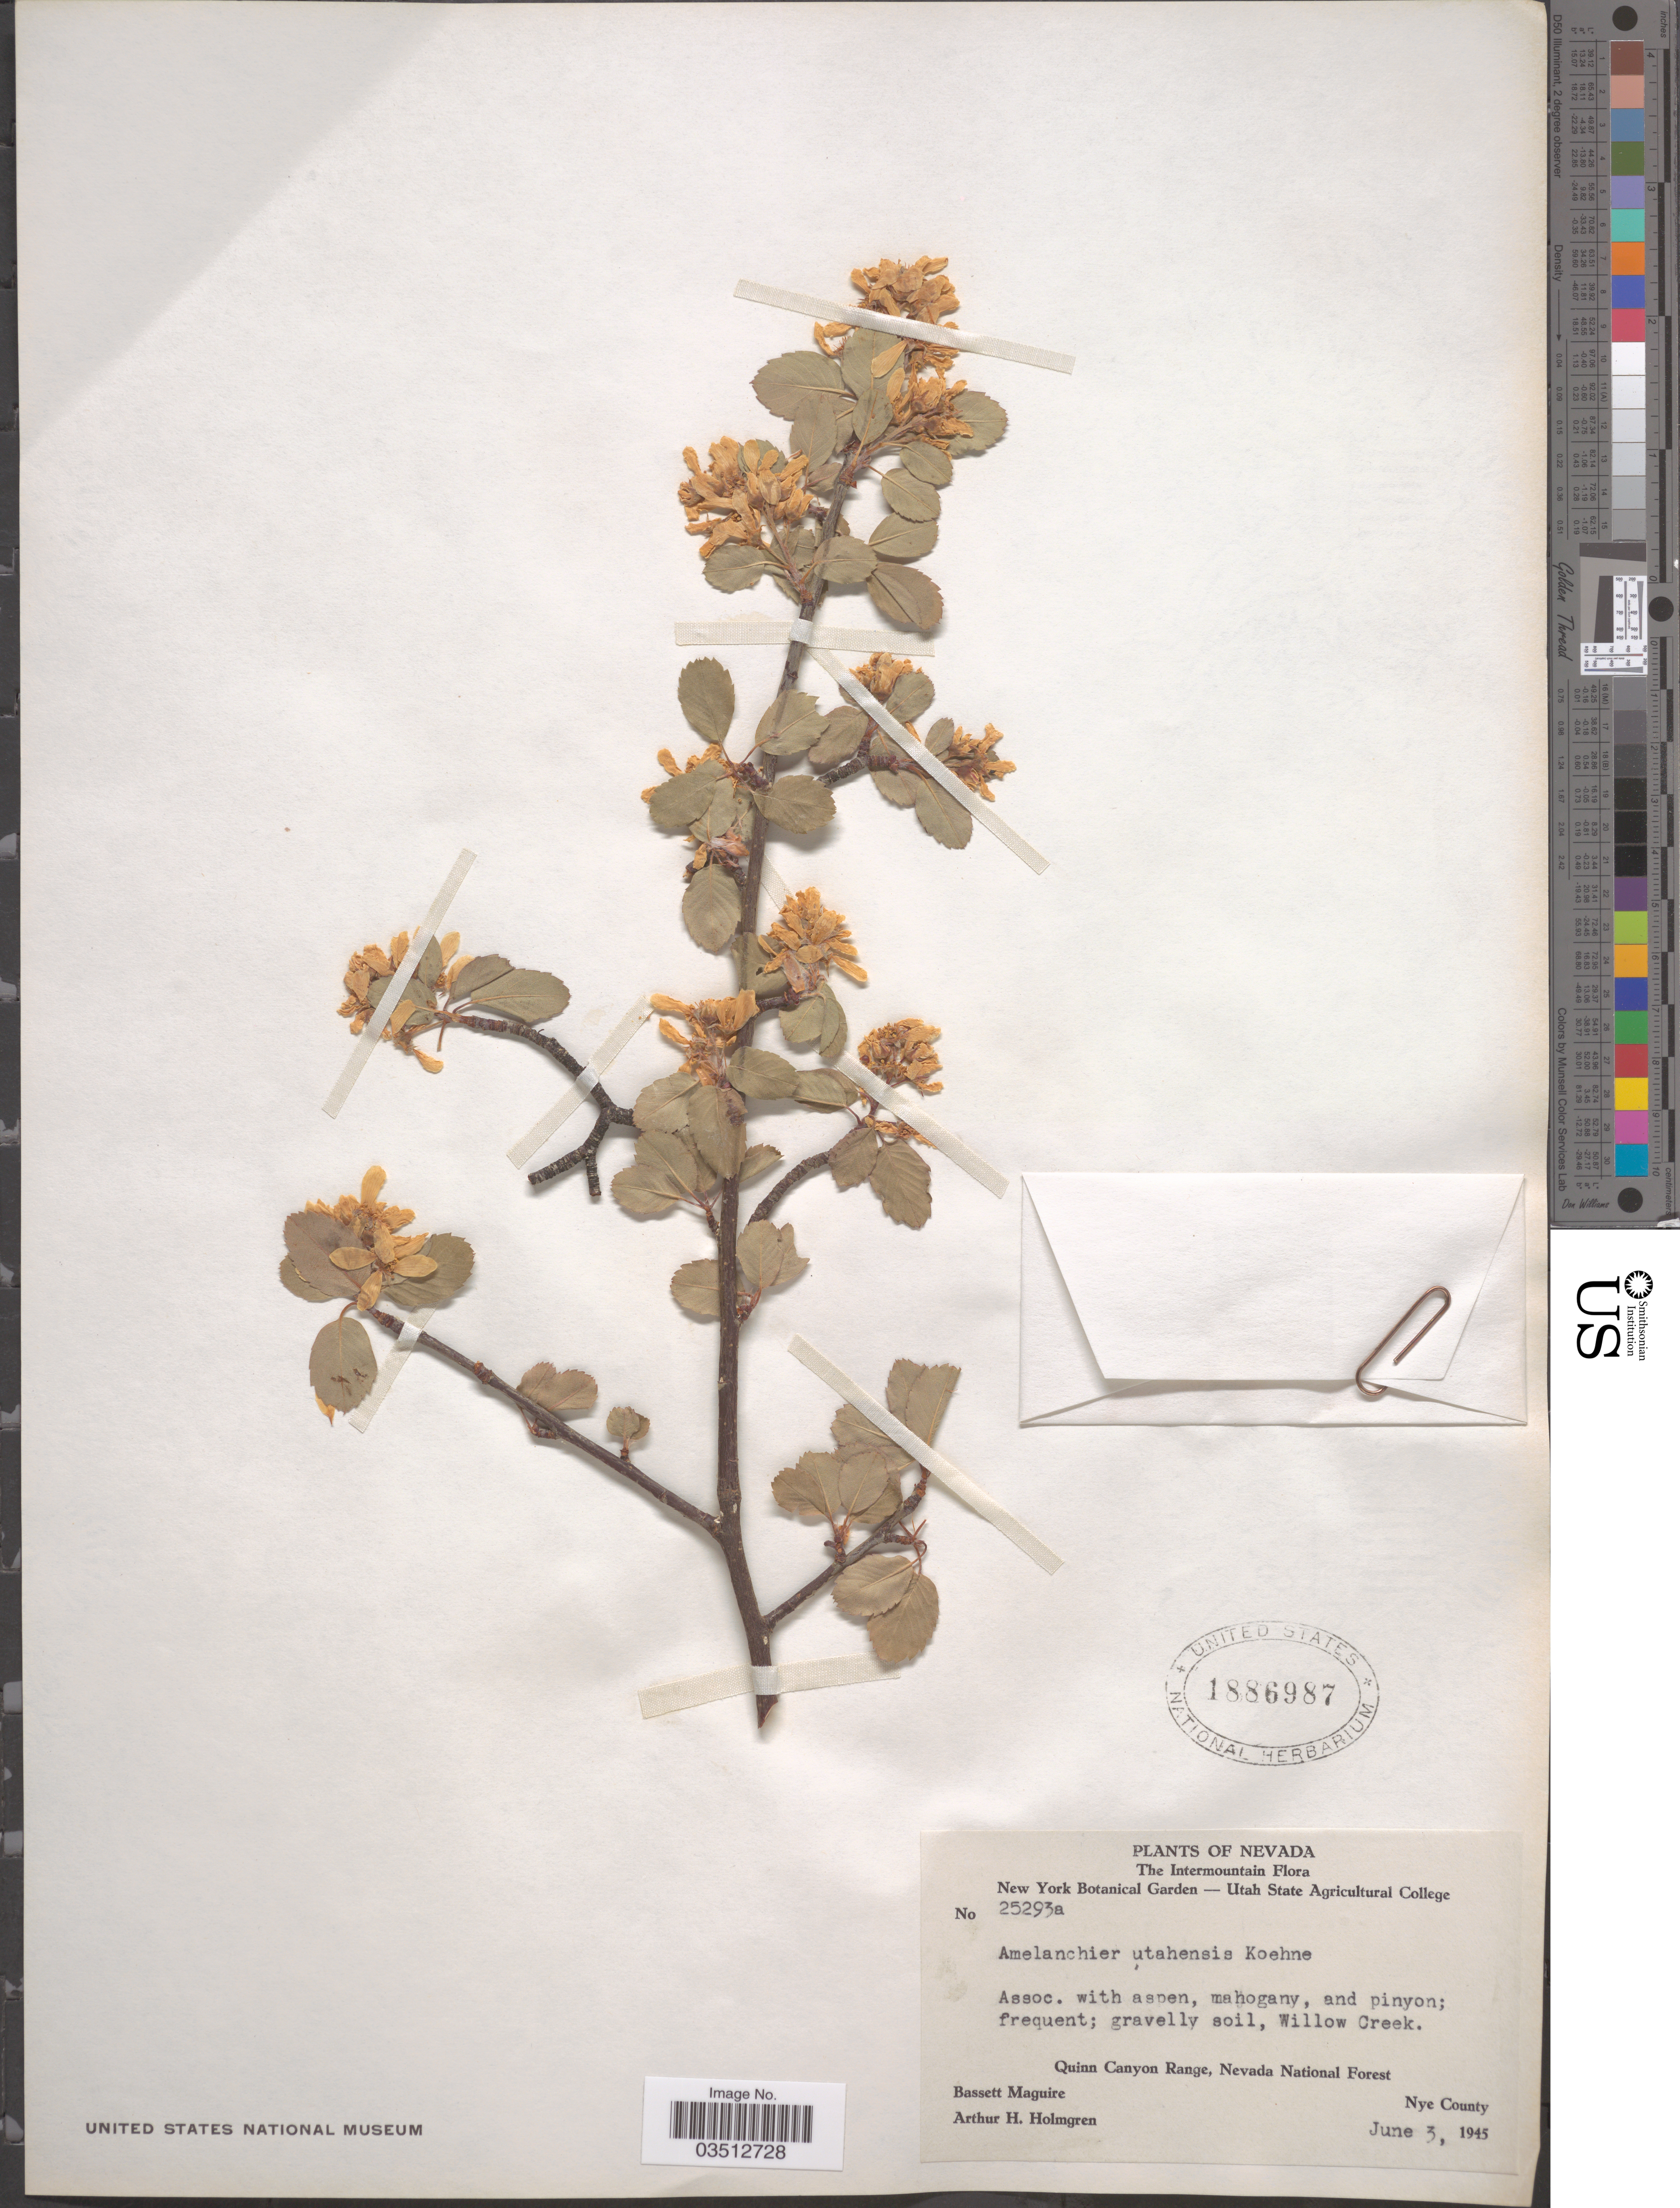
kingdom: Plantae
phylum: Tracheophyta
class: Magnoliopsida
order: Rosales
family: Rosaceae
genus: Amelanchier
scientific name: Amelanchier utahensis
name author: Koehne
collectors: B. Maguire & A. H. Holmgren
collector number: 25293a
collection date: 1945-06-03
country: United States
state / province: Nevada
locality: The Intermountain. Willow Creek. Quinn Canyon Range, Nevada National Forest, Nye County.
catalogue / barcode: US 1886987